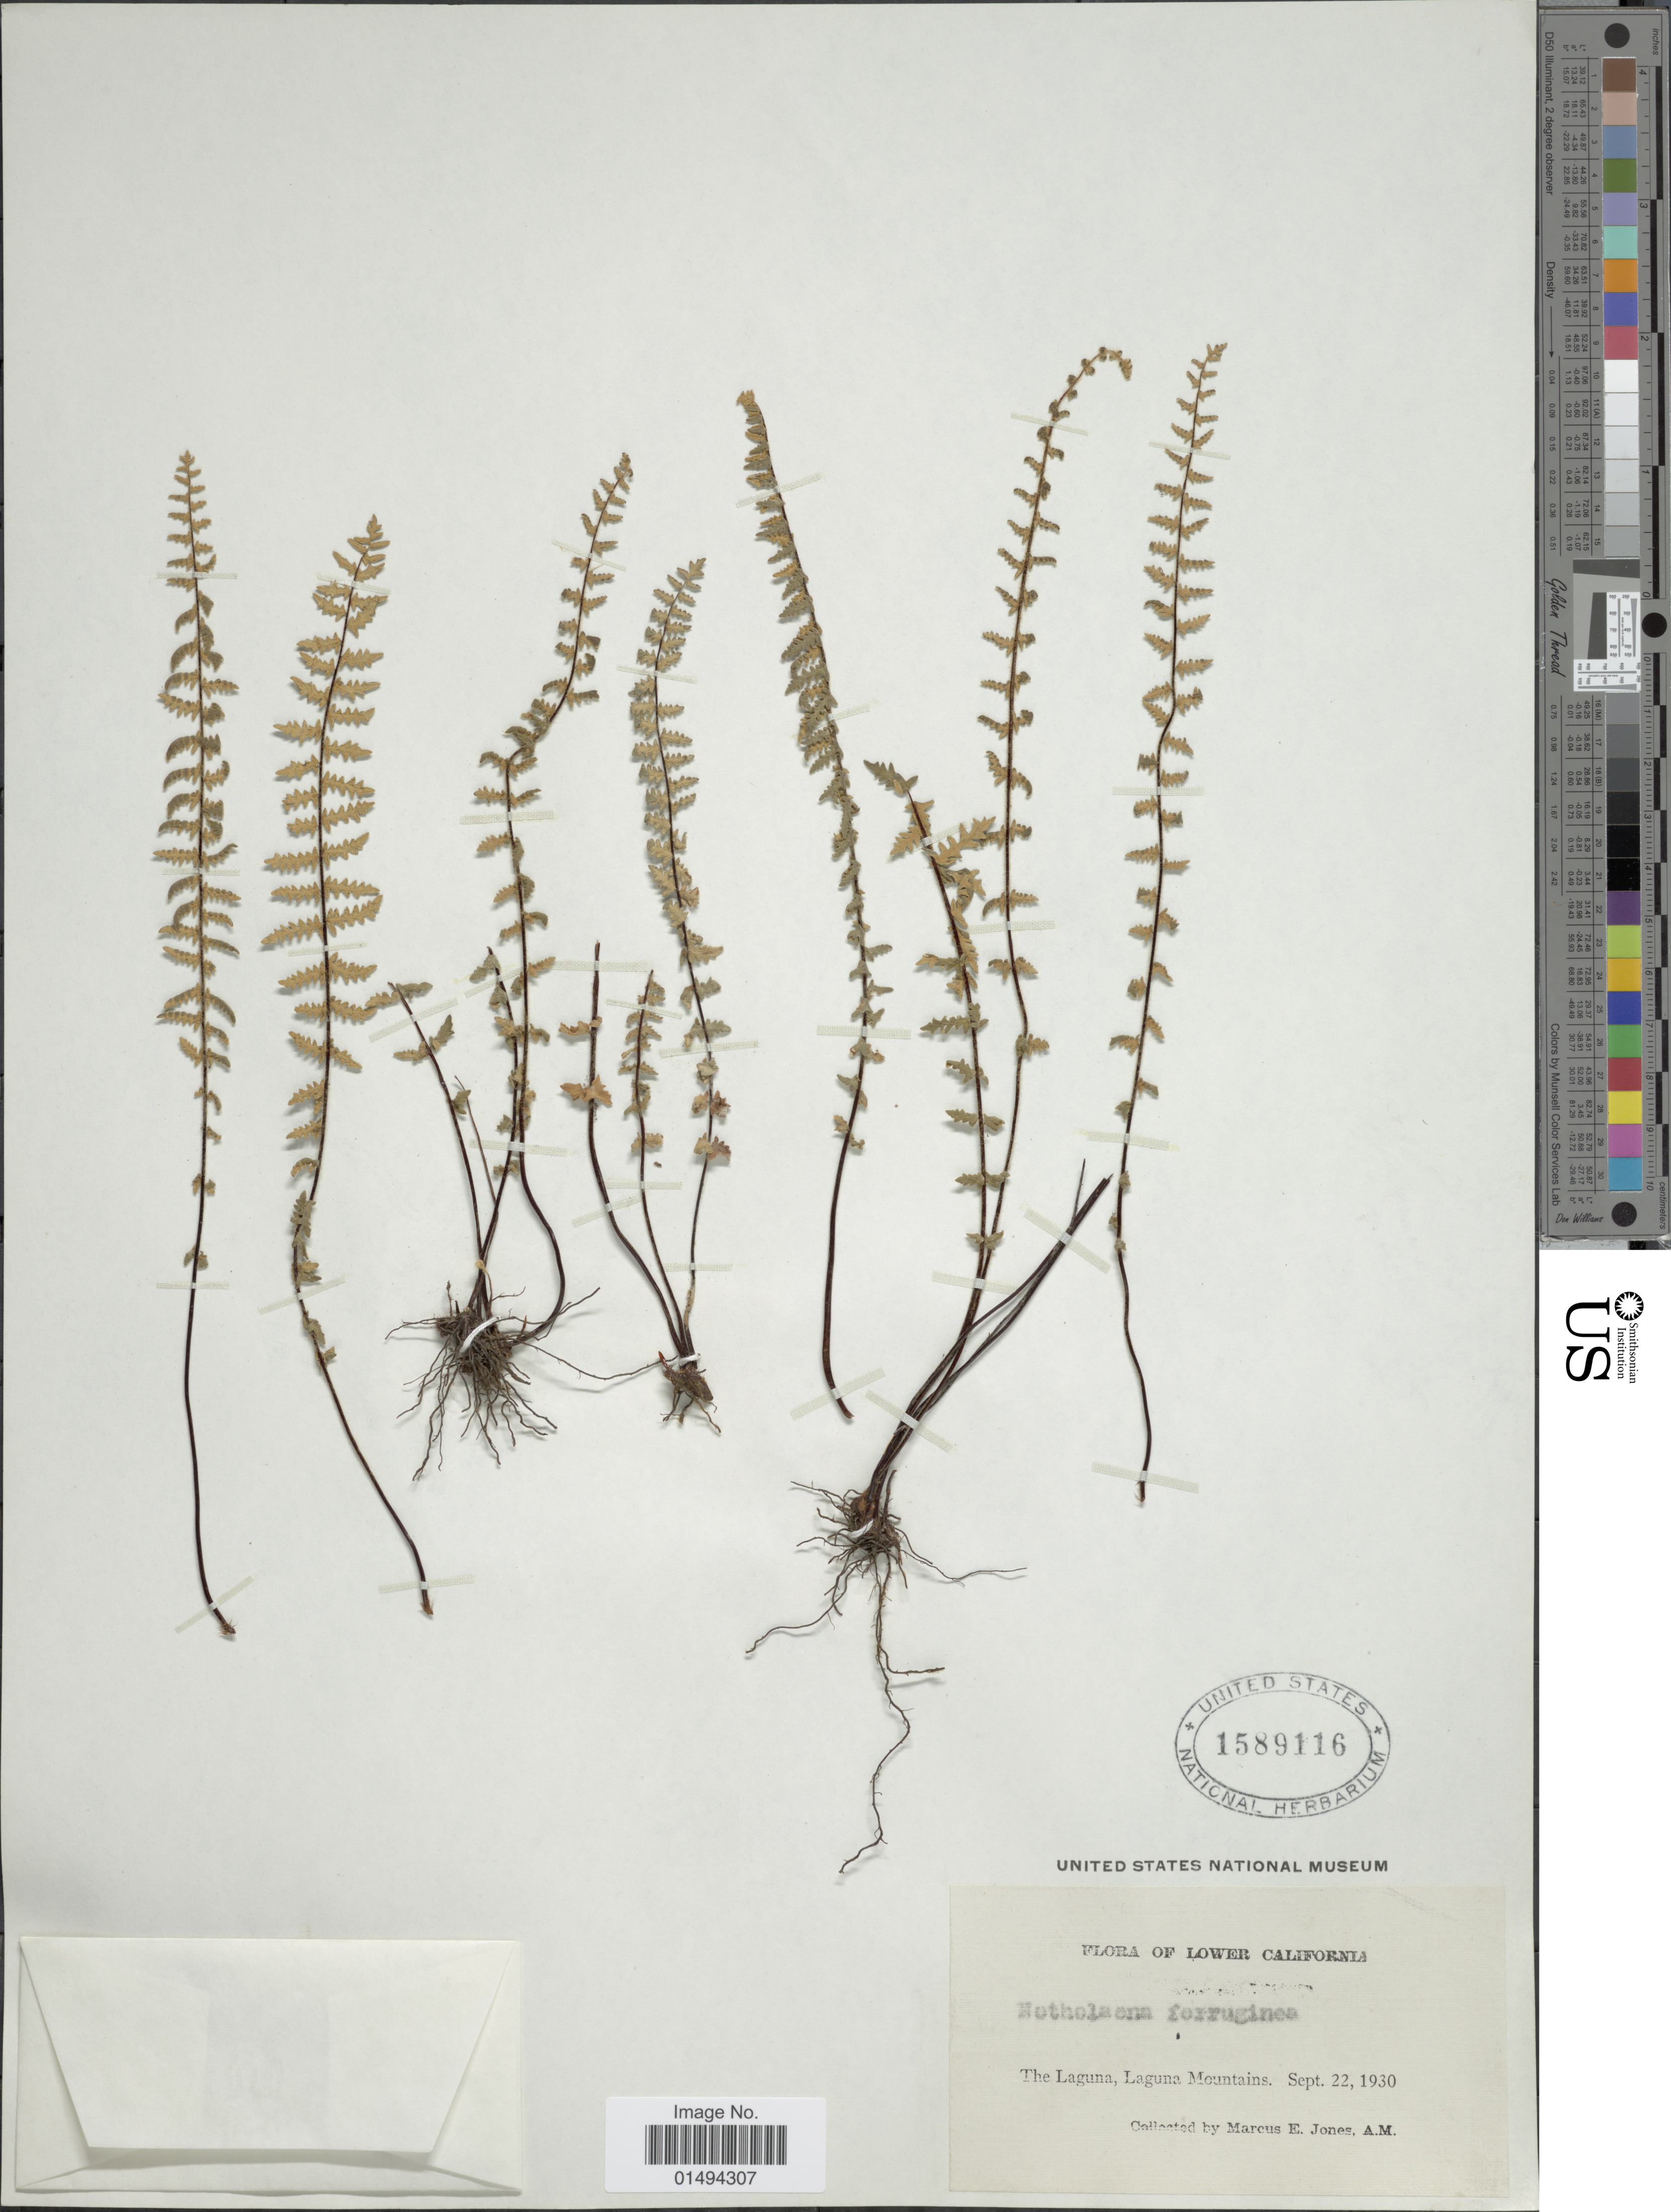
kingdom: Plantae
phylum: Tracheophyta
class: Polypodiopsida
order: Polypodiales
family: Pteridaceae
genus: Myriopteris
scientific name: Myriopteris aurea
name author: (Poir.) Grusz & Windham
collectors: M. E. Jones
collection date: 1930-09-22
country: Mexico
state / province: Baja California Norte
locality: Lower California, The Laguna, Laguna Mountains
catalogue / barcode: US 1589116